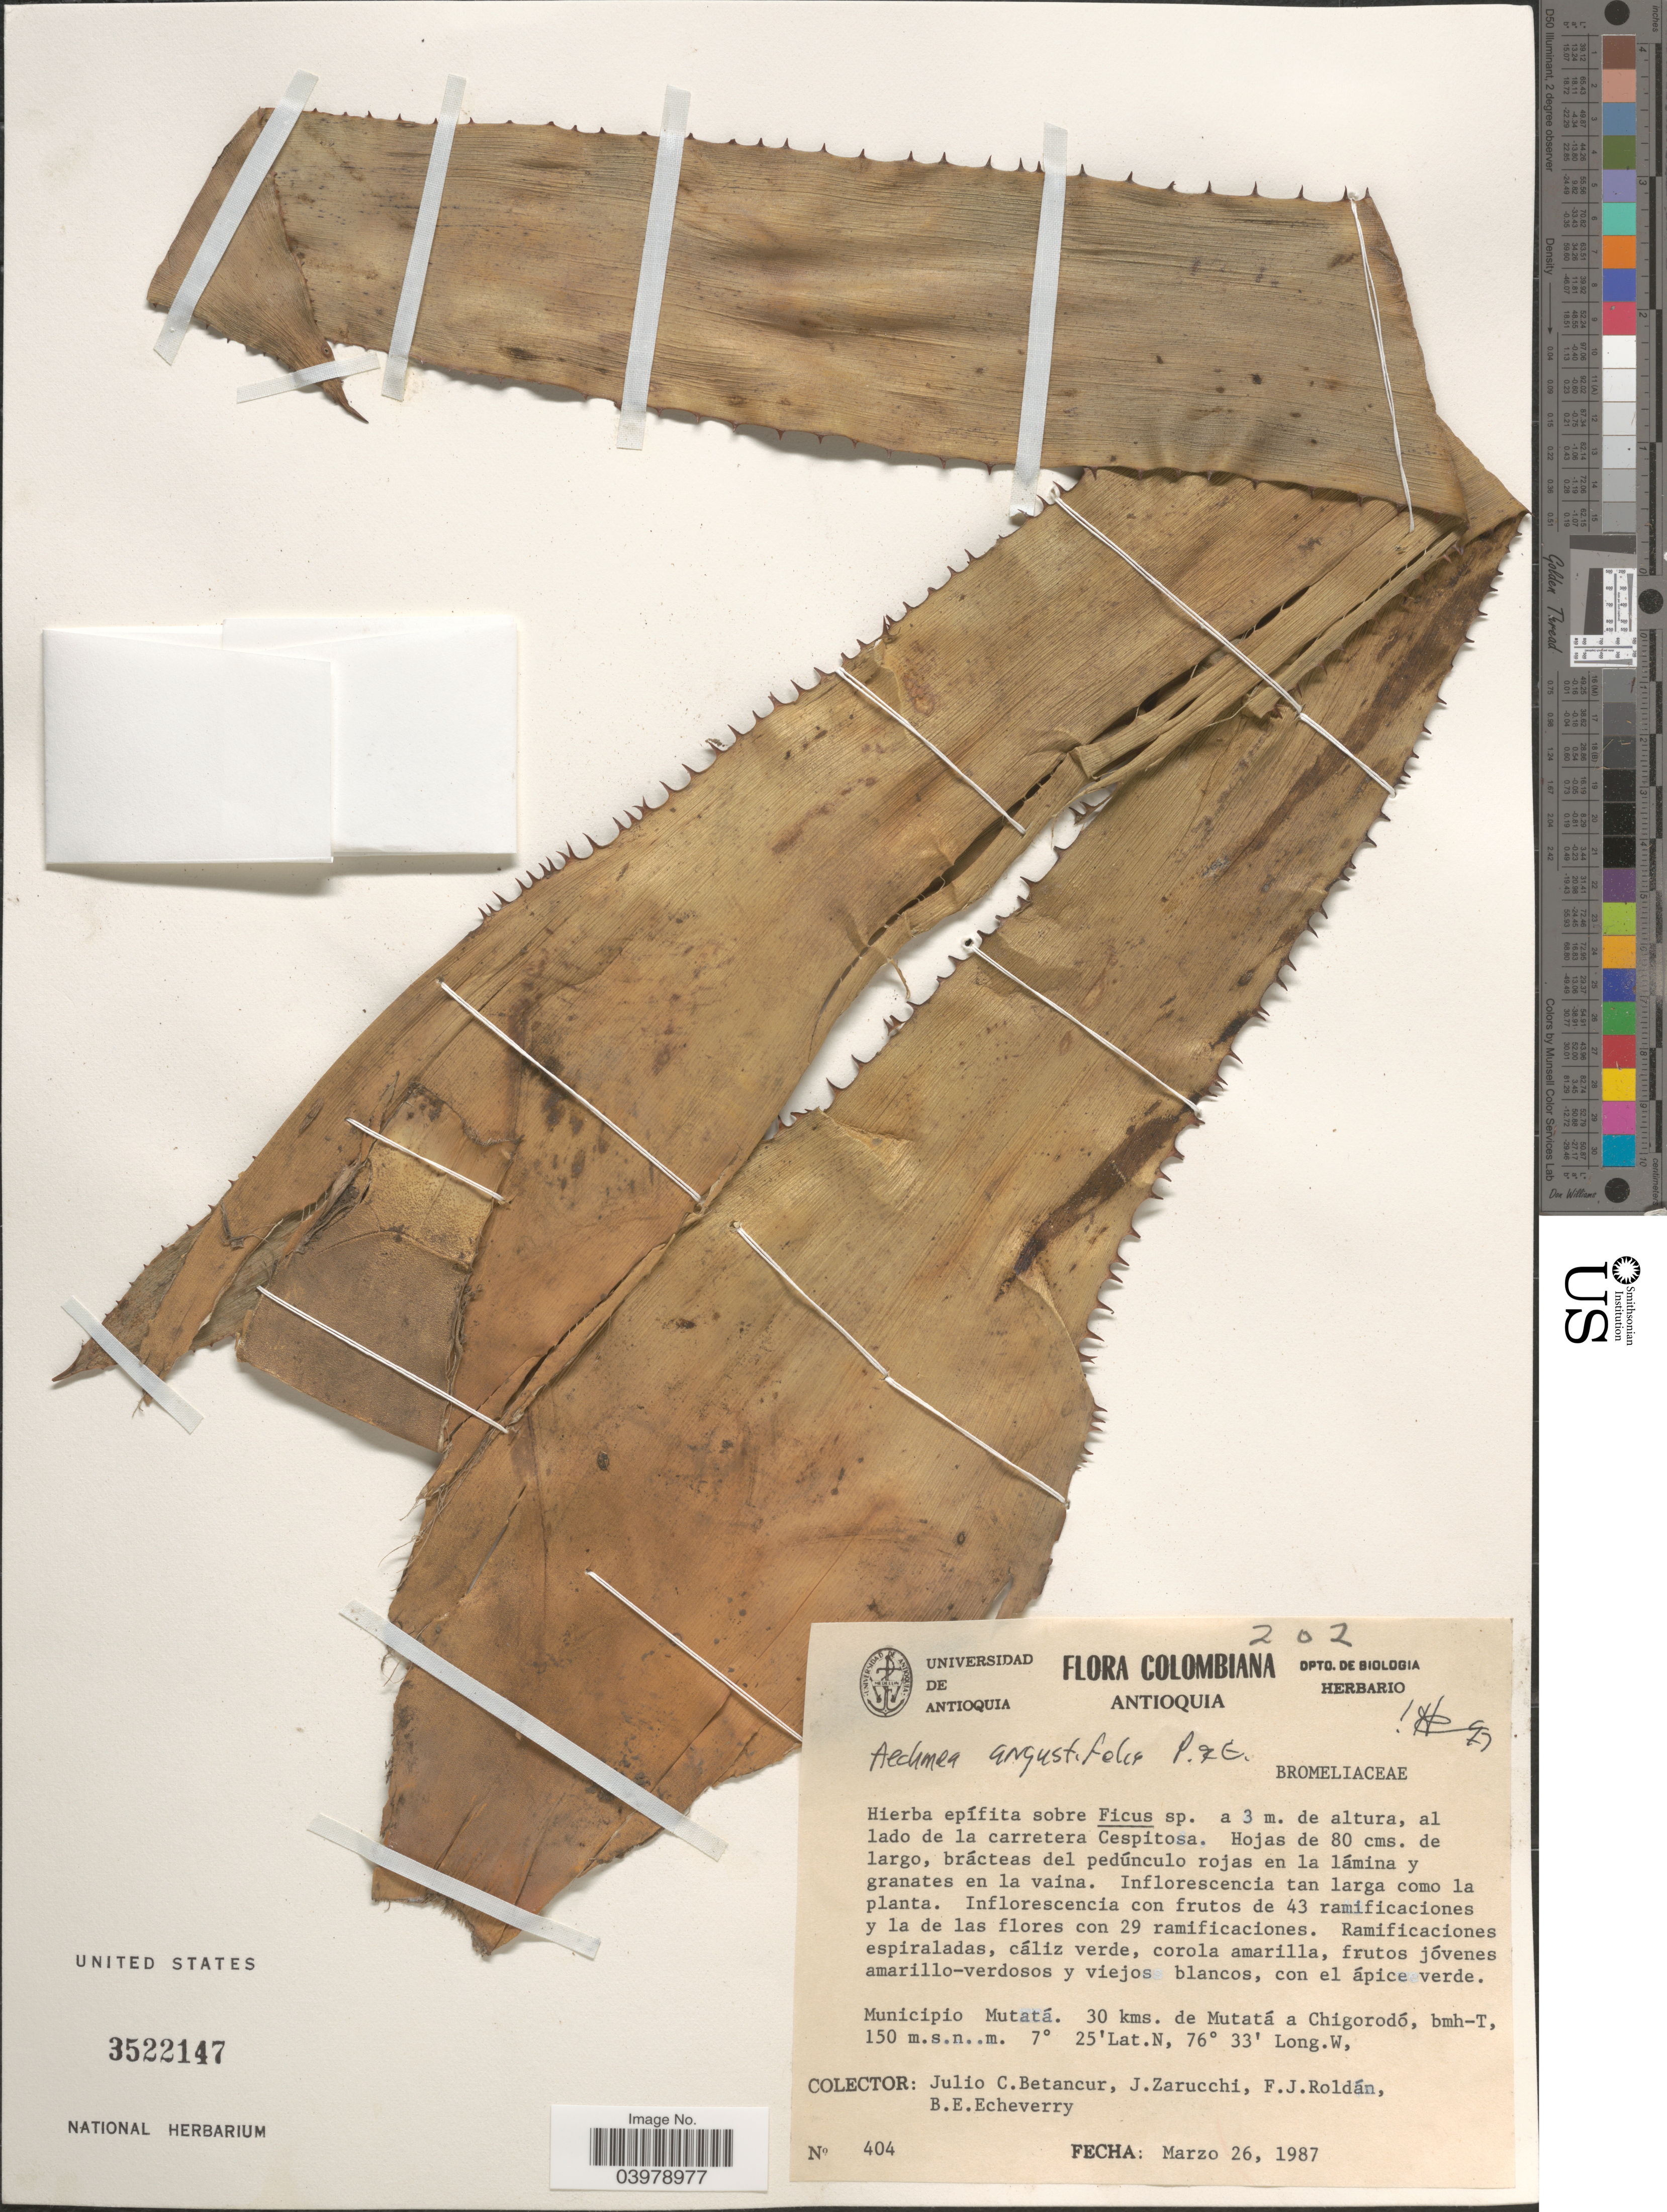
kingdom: Plantae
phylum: Tracheophyta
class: Liliopsida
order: Poales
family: Bromeliaceae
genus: Aechmea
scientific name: Aechmea angustifolia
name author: Poepp. & Endl.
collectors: J. C. Betancur, J. L. Zarucchi, F. J. Roldán & B. Echeverry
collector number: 404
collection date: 1987-03-26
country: Colombia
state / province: Antioquia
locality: Municipio Mutatá. 30 kms. de Mutatá a Chigorodó.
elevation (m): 150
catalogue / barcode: US 3522147